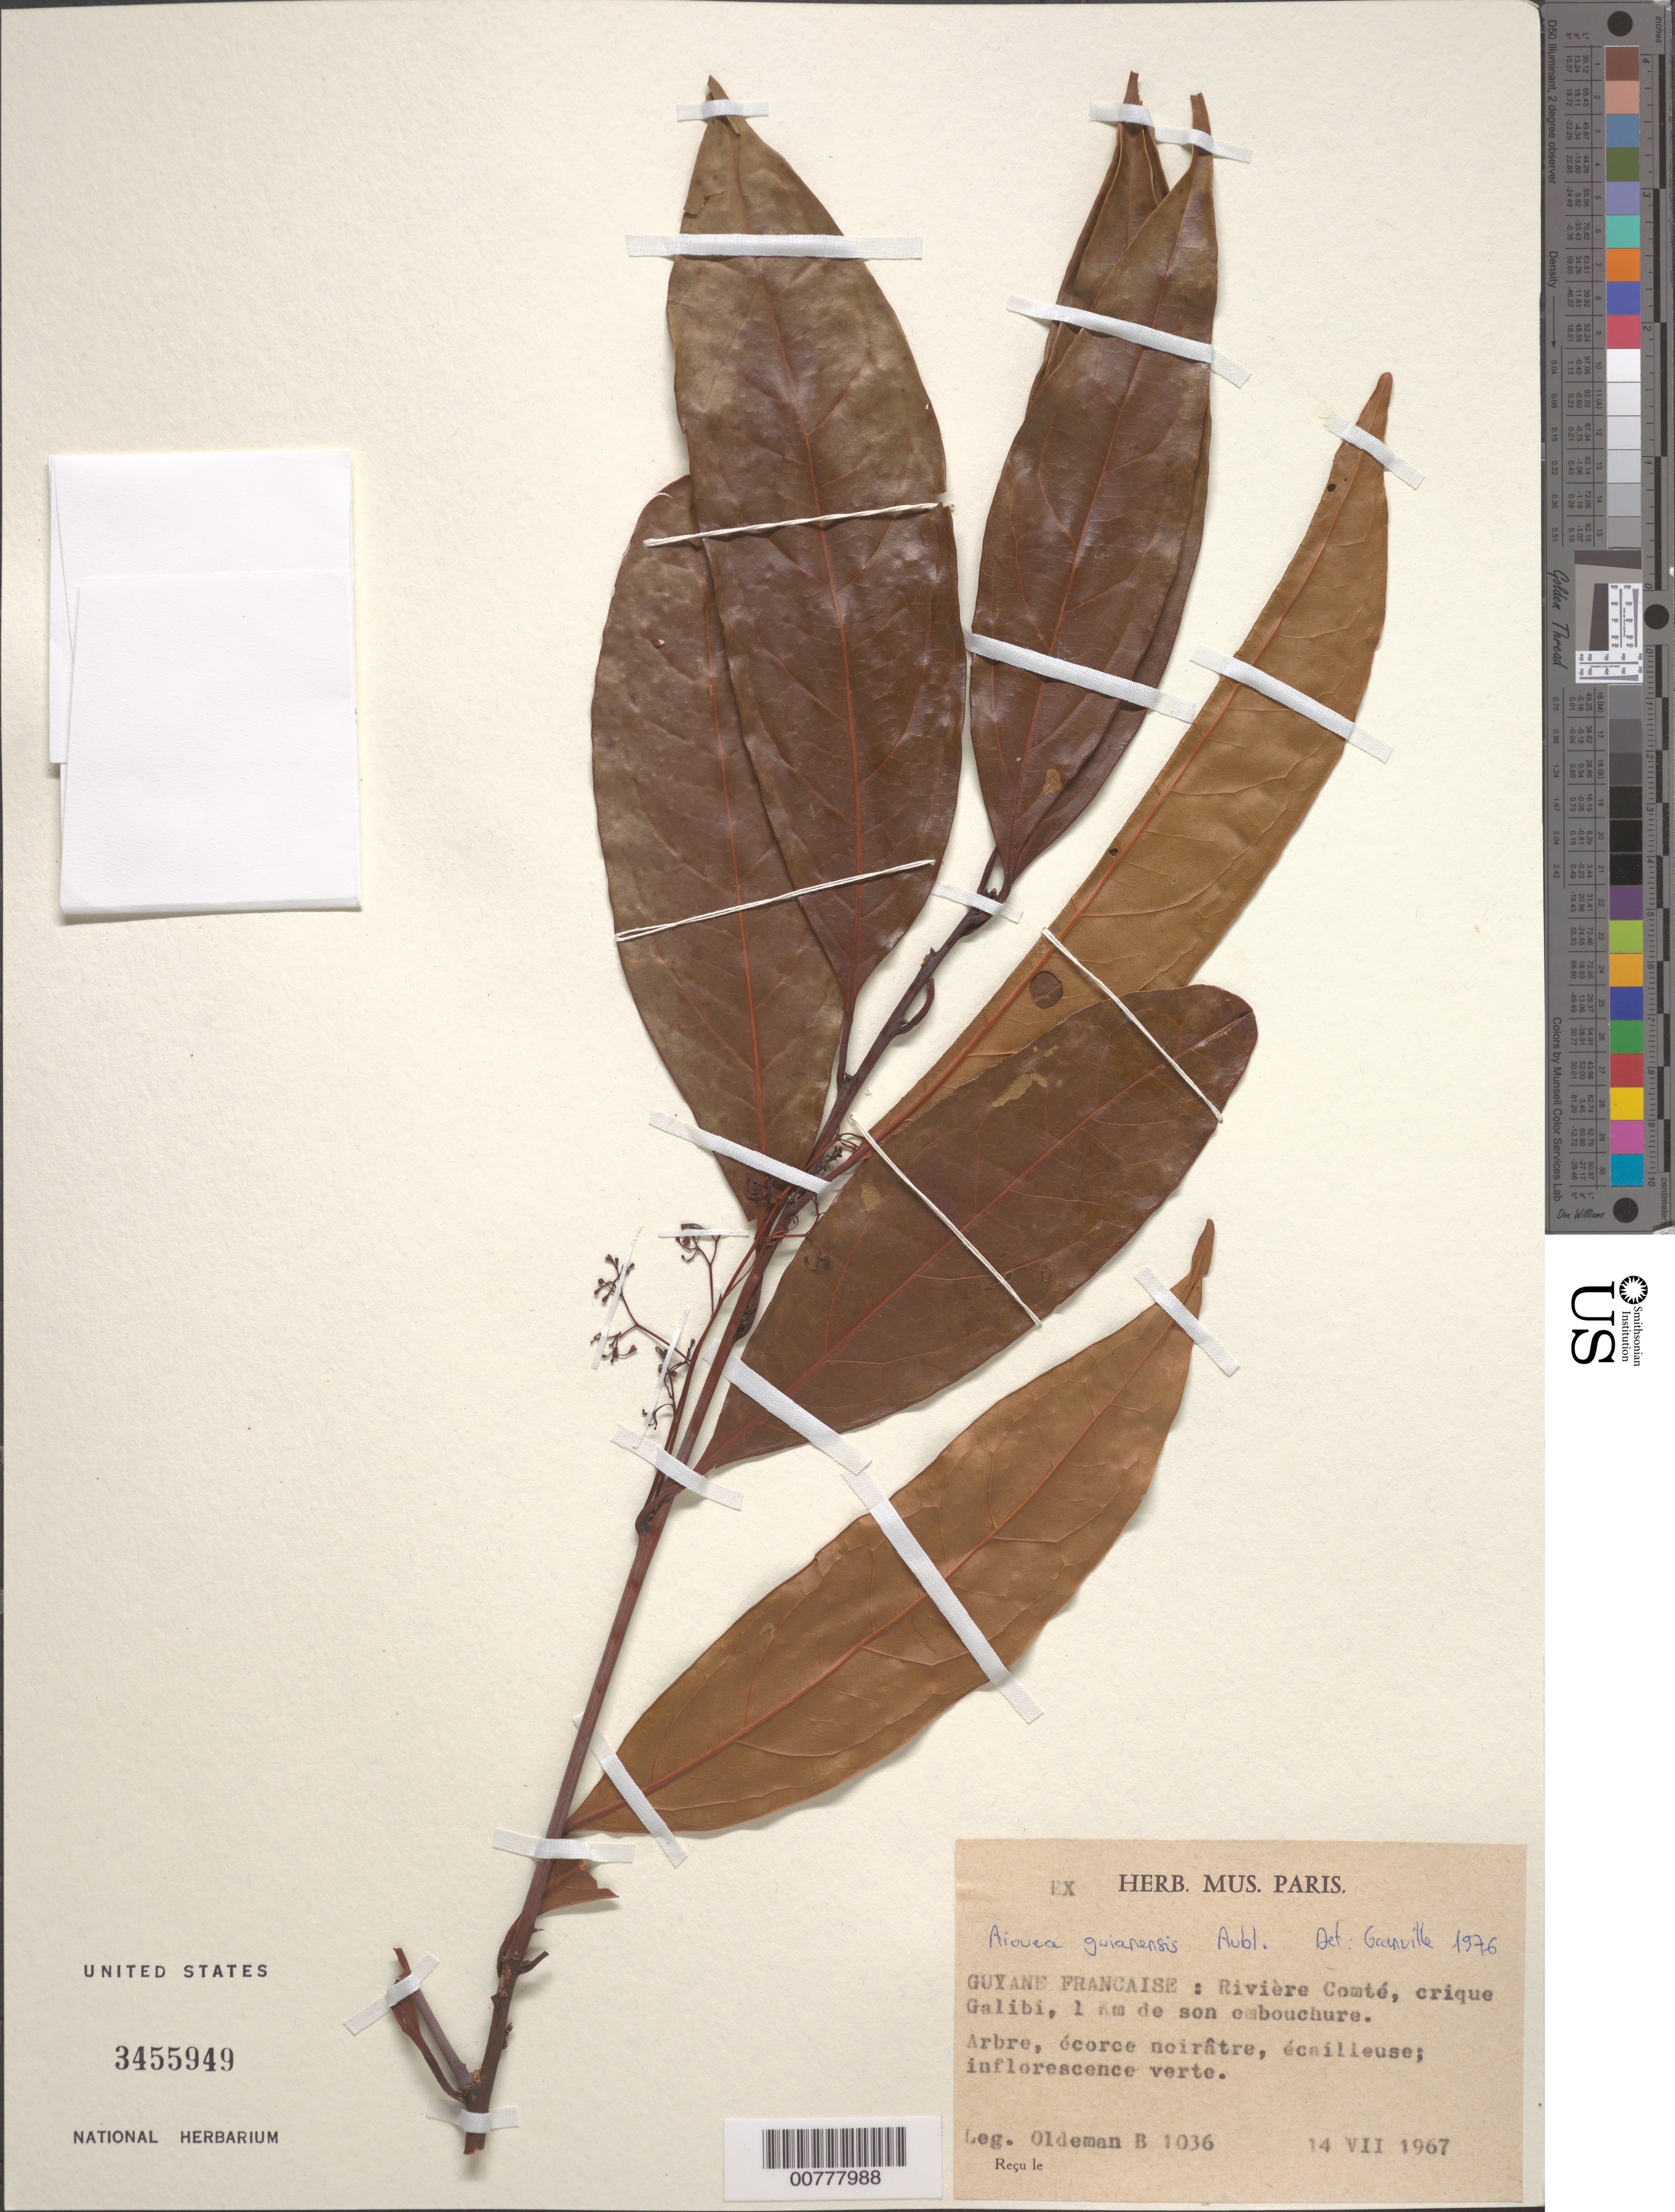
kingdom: Plantae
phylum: Tracheophyta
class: Magnoliopsida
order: Laurales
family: Lauraceae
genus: Aiouea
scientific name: Aiouea guianensis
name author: Aubl.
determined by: Granville, J. J. de, (CAY), Institut de Recherche pour le Developpement (IRD) (FRENCH GUIANA)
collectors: R. Oldeman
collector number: B 1036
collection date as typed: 14-Jul-67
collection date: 1967-07-14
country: French Guiana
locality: Rivière Comte sur la crique Galibi, 1 Km en amont de son embouchure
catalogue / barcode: US 3455949